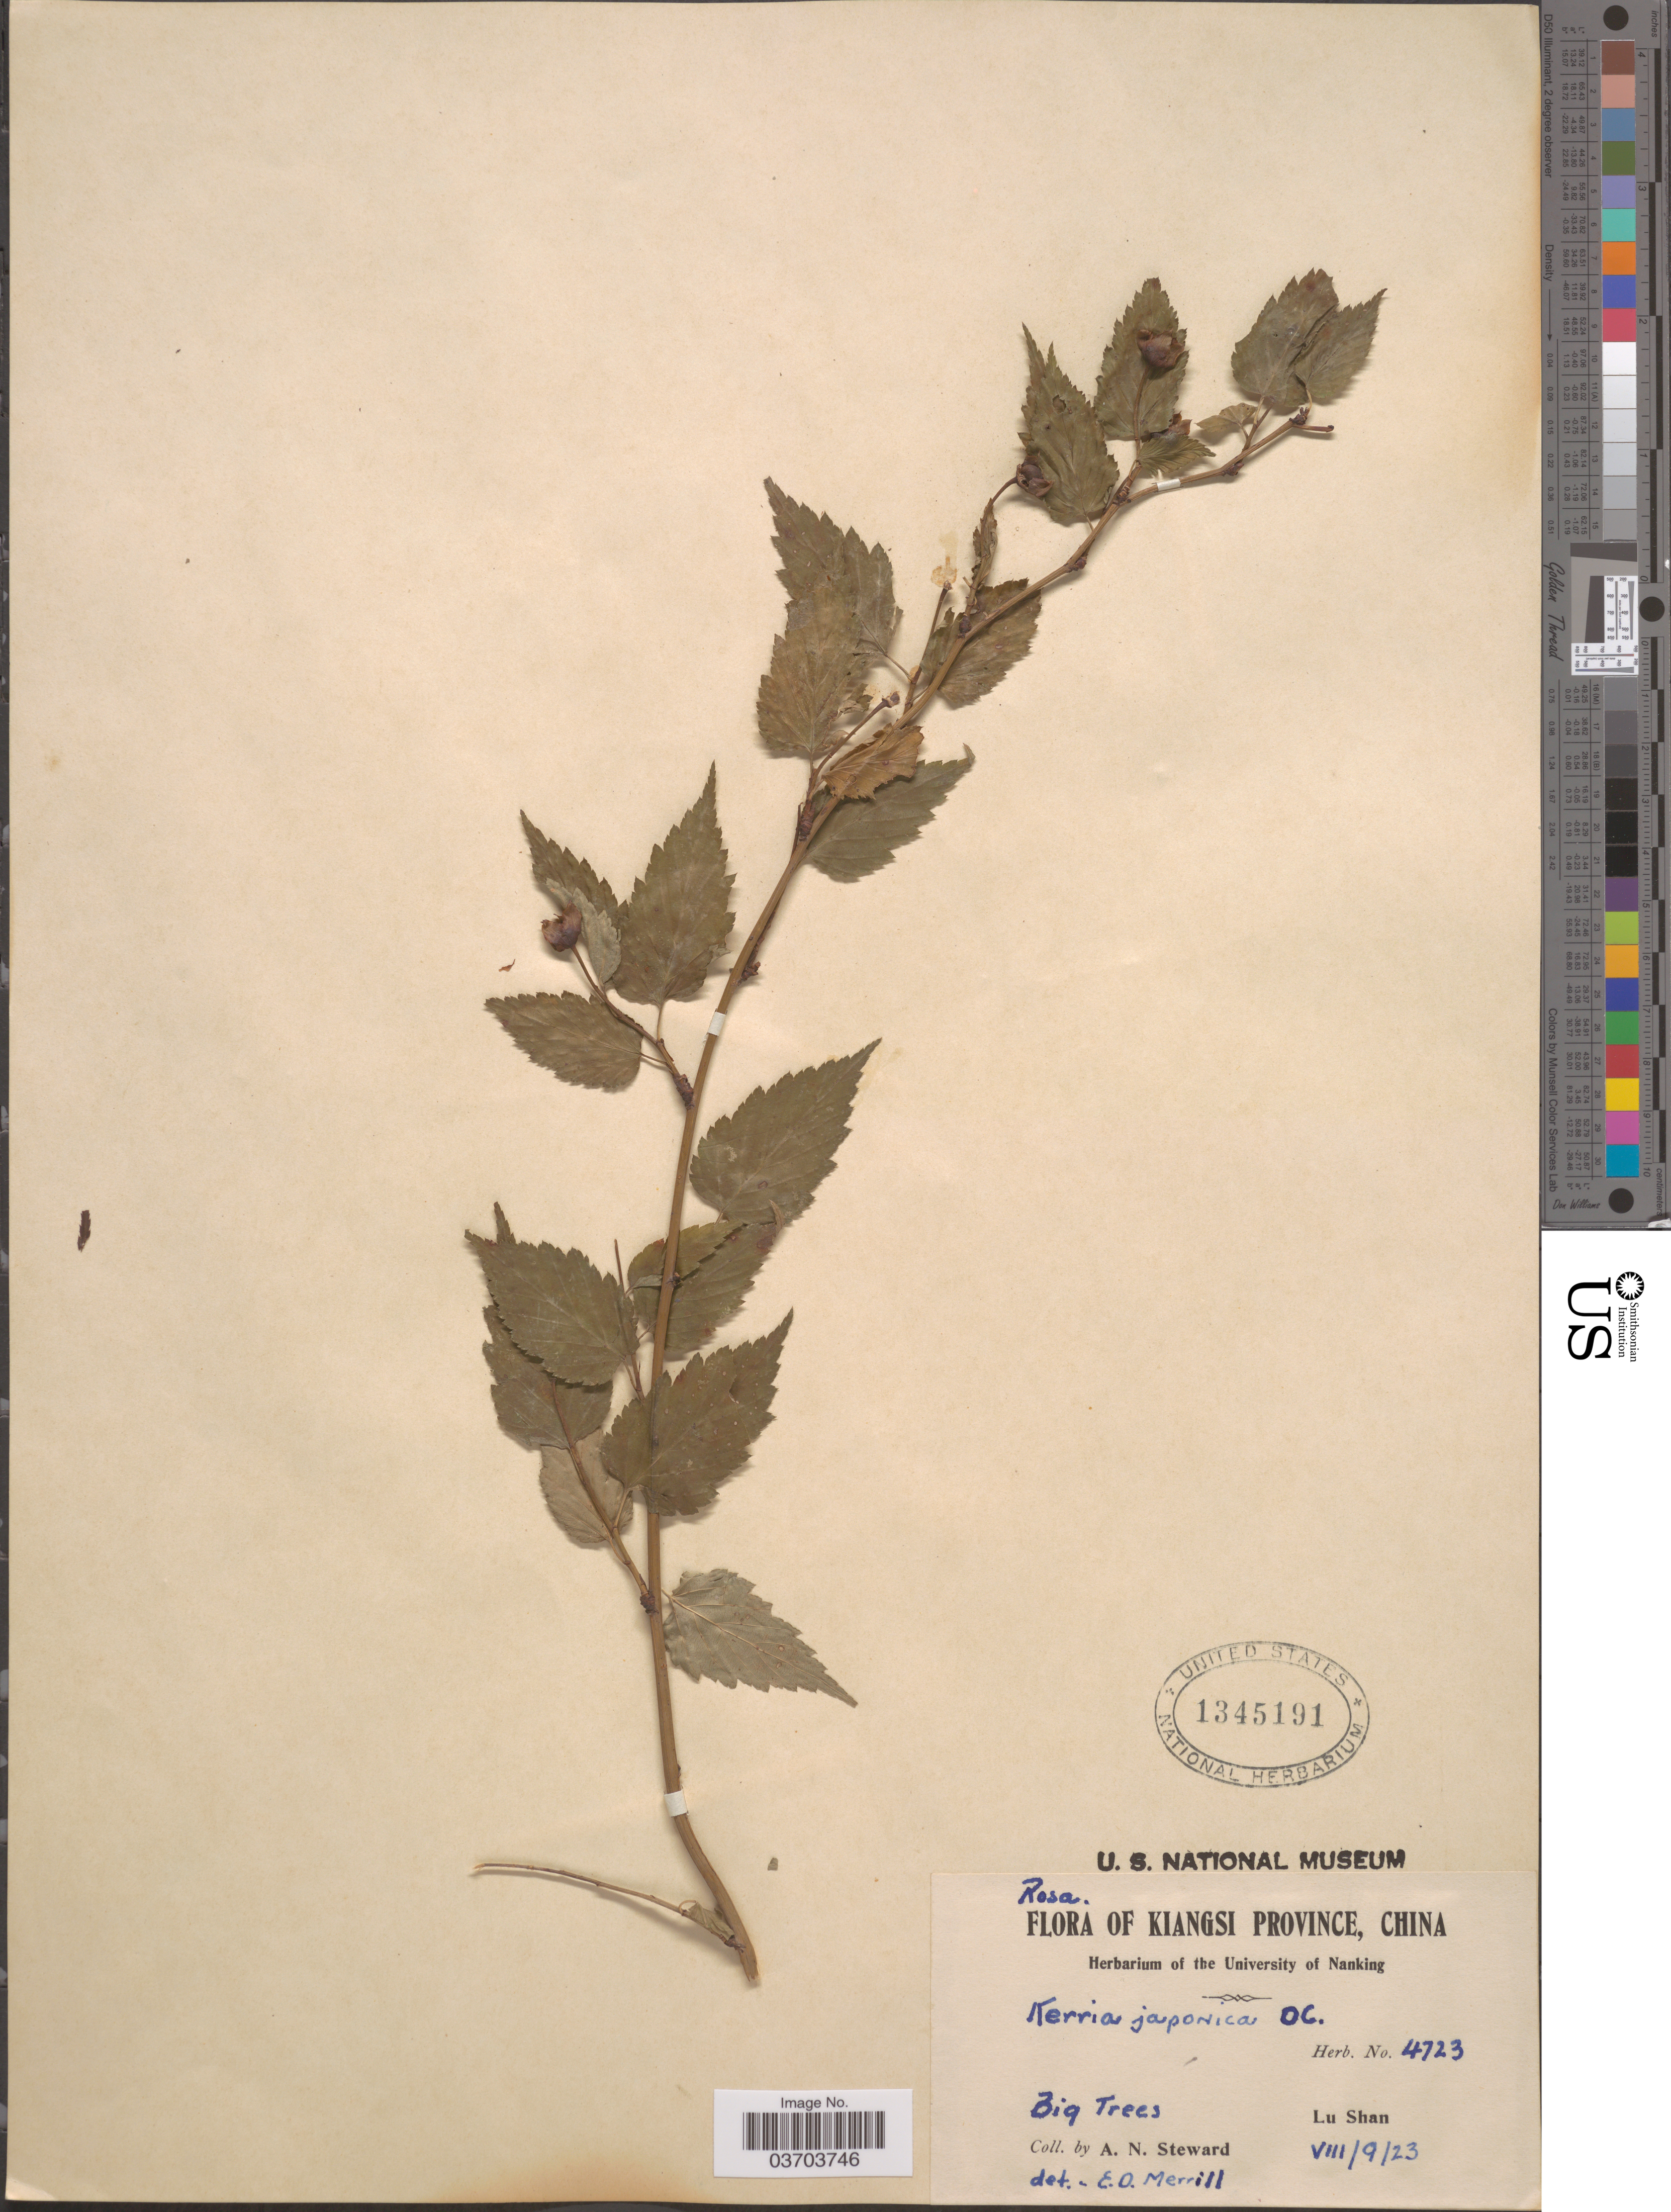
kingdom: Plantae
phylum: Tracheophyta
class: Magnoliopsida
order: Rosales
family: Rosaceae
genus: Kerria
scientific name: Kerria japonica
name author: (L.) DC.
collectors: A. N. Steward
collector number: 4723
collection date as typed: Transcribed d/m/y: 9/8/23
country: China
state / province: Jiangxi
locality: Kiangsi Province. Big Trees. Lu Shan.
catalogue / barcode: US 1345191